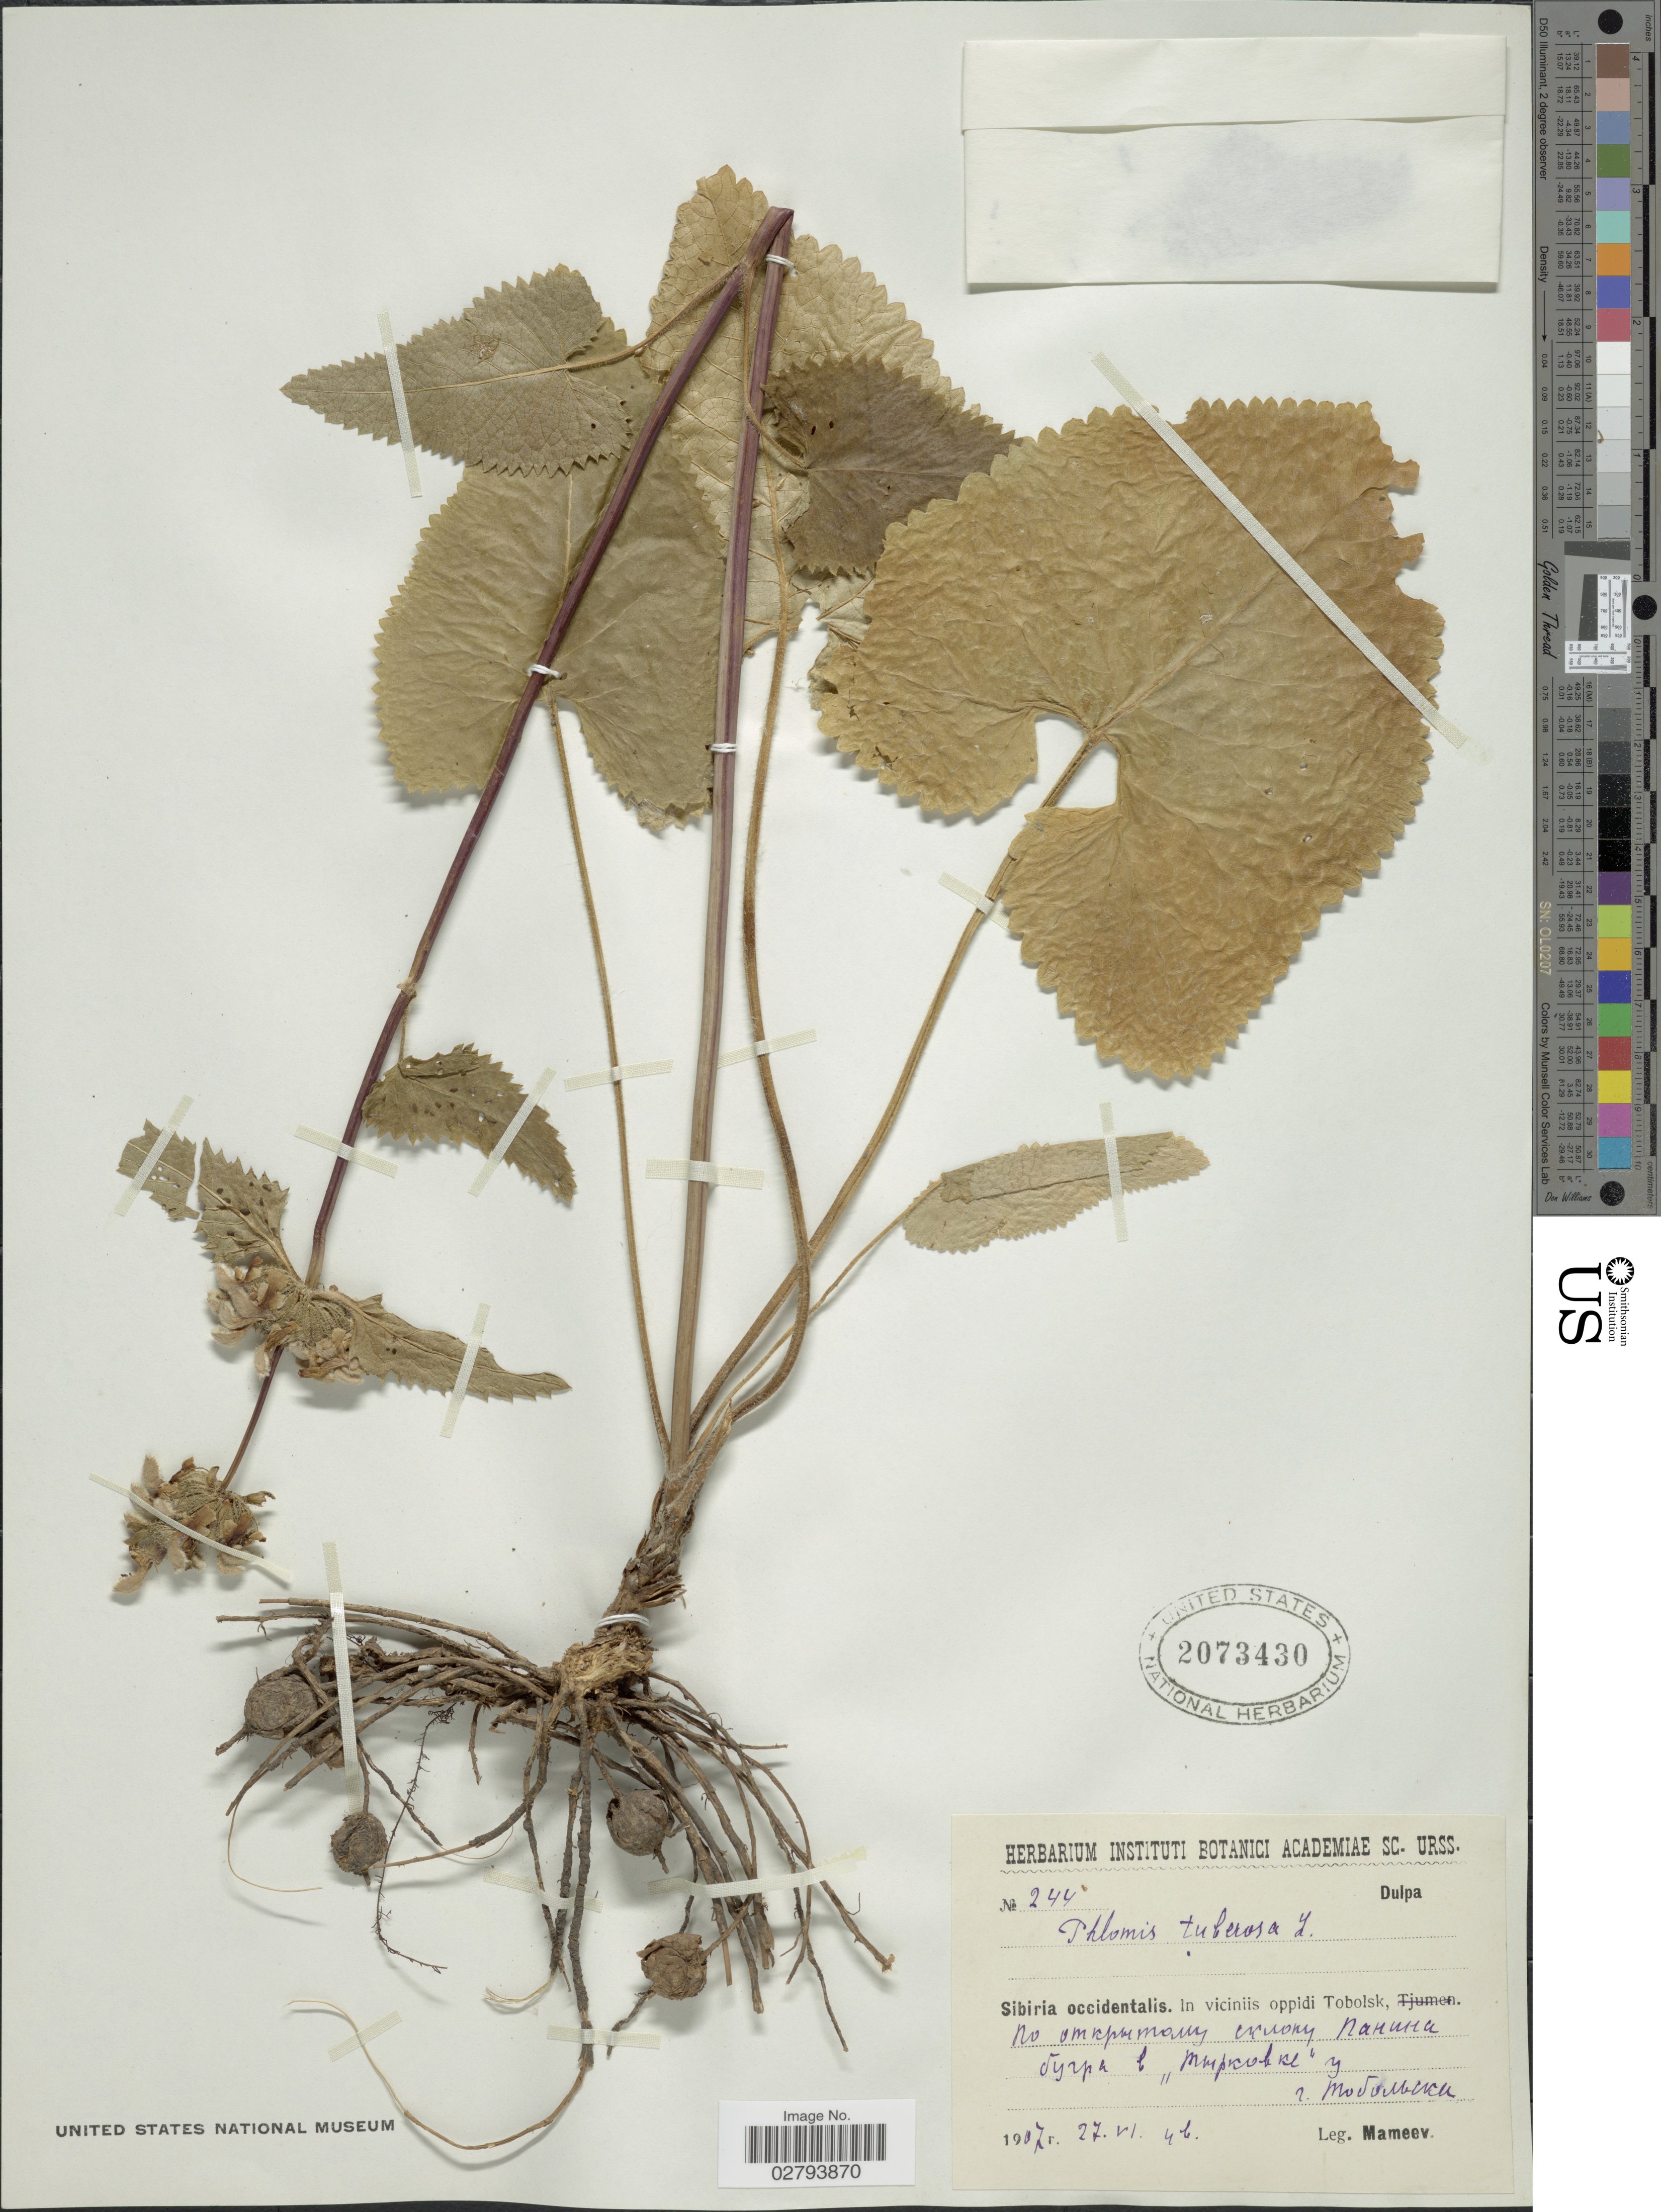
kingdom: Plantae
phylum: Tracheophyta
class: Magnoliopsida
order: Lamiales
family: Lamiaceae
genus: Phlomoides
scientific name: Phlomoides tuberosa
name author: (L.) Moench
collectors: Mameev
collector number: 244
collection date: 1907-06-27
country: Russian Federation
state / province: Tyumen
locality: Sibiria occidentalis, In viciniis oppidi Tobolsk, X.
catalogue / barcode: US 2073430